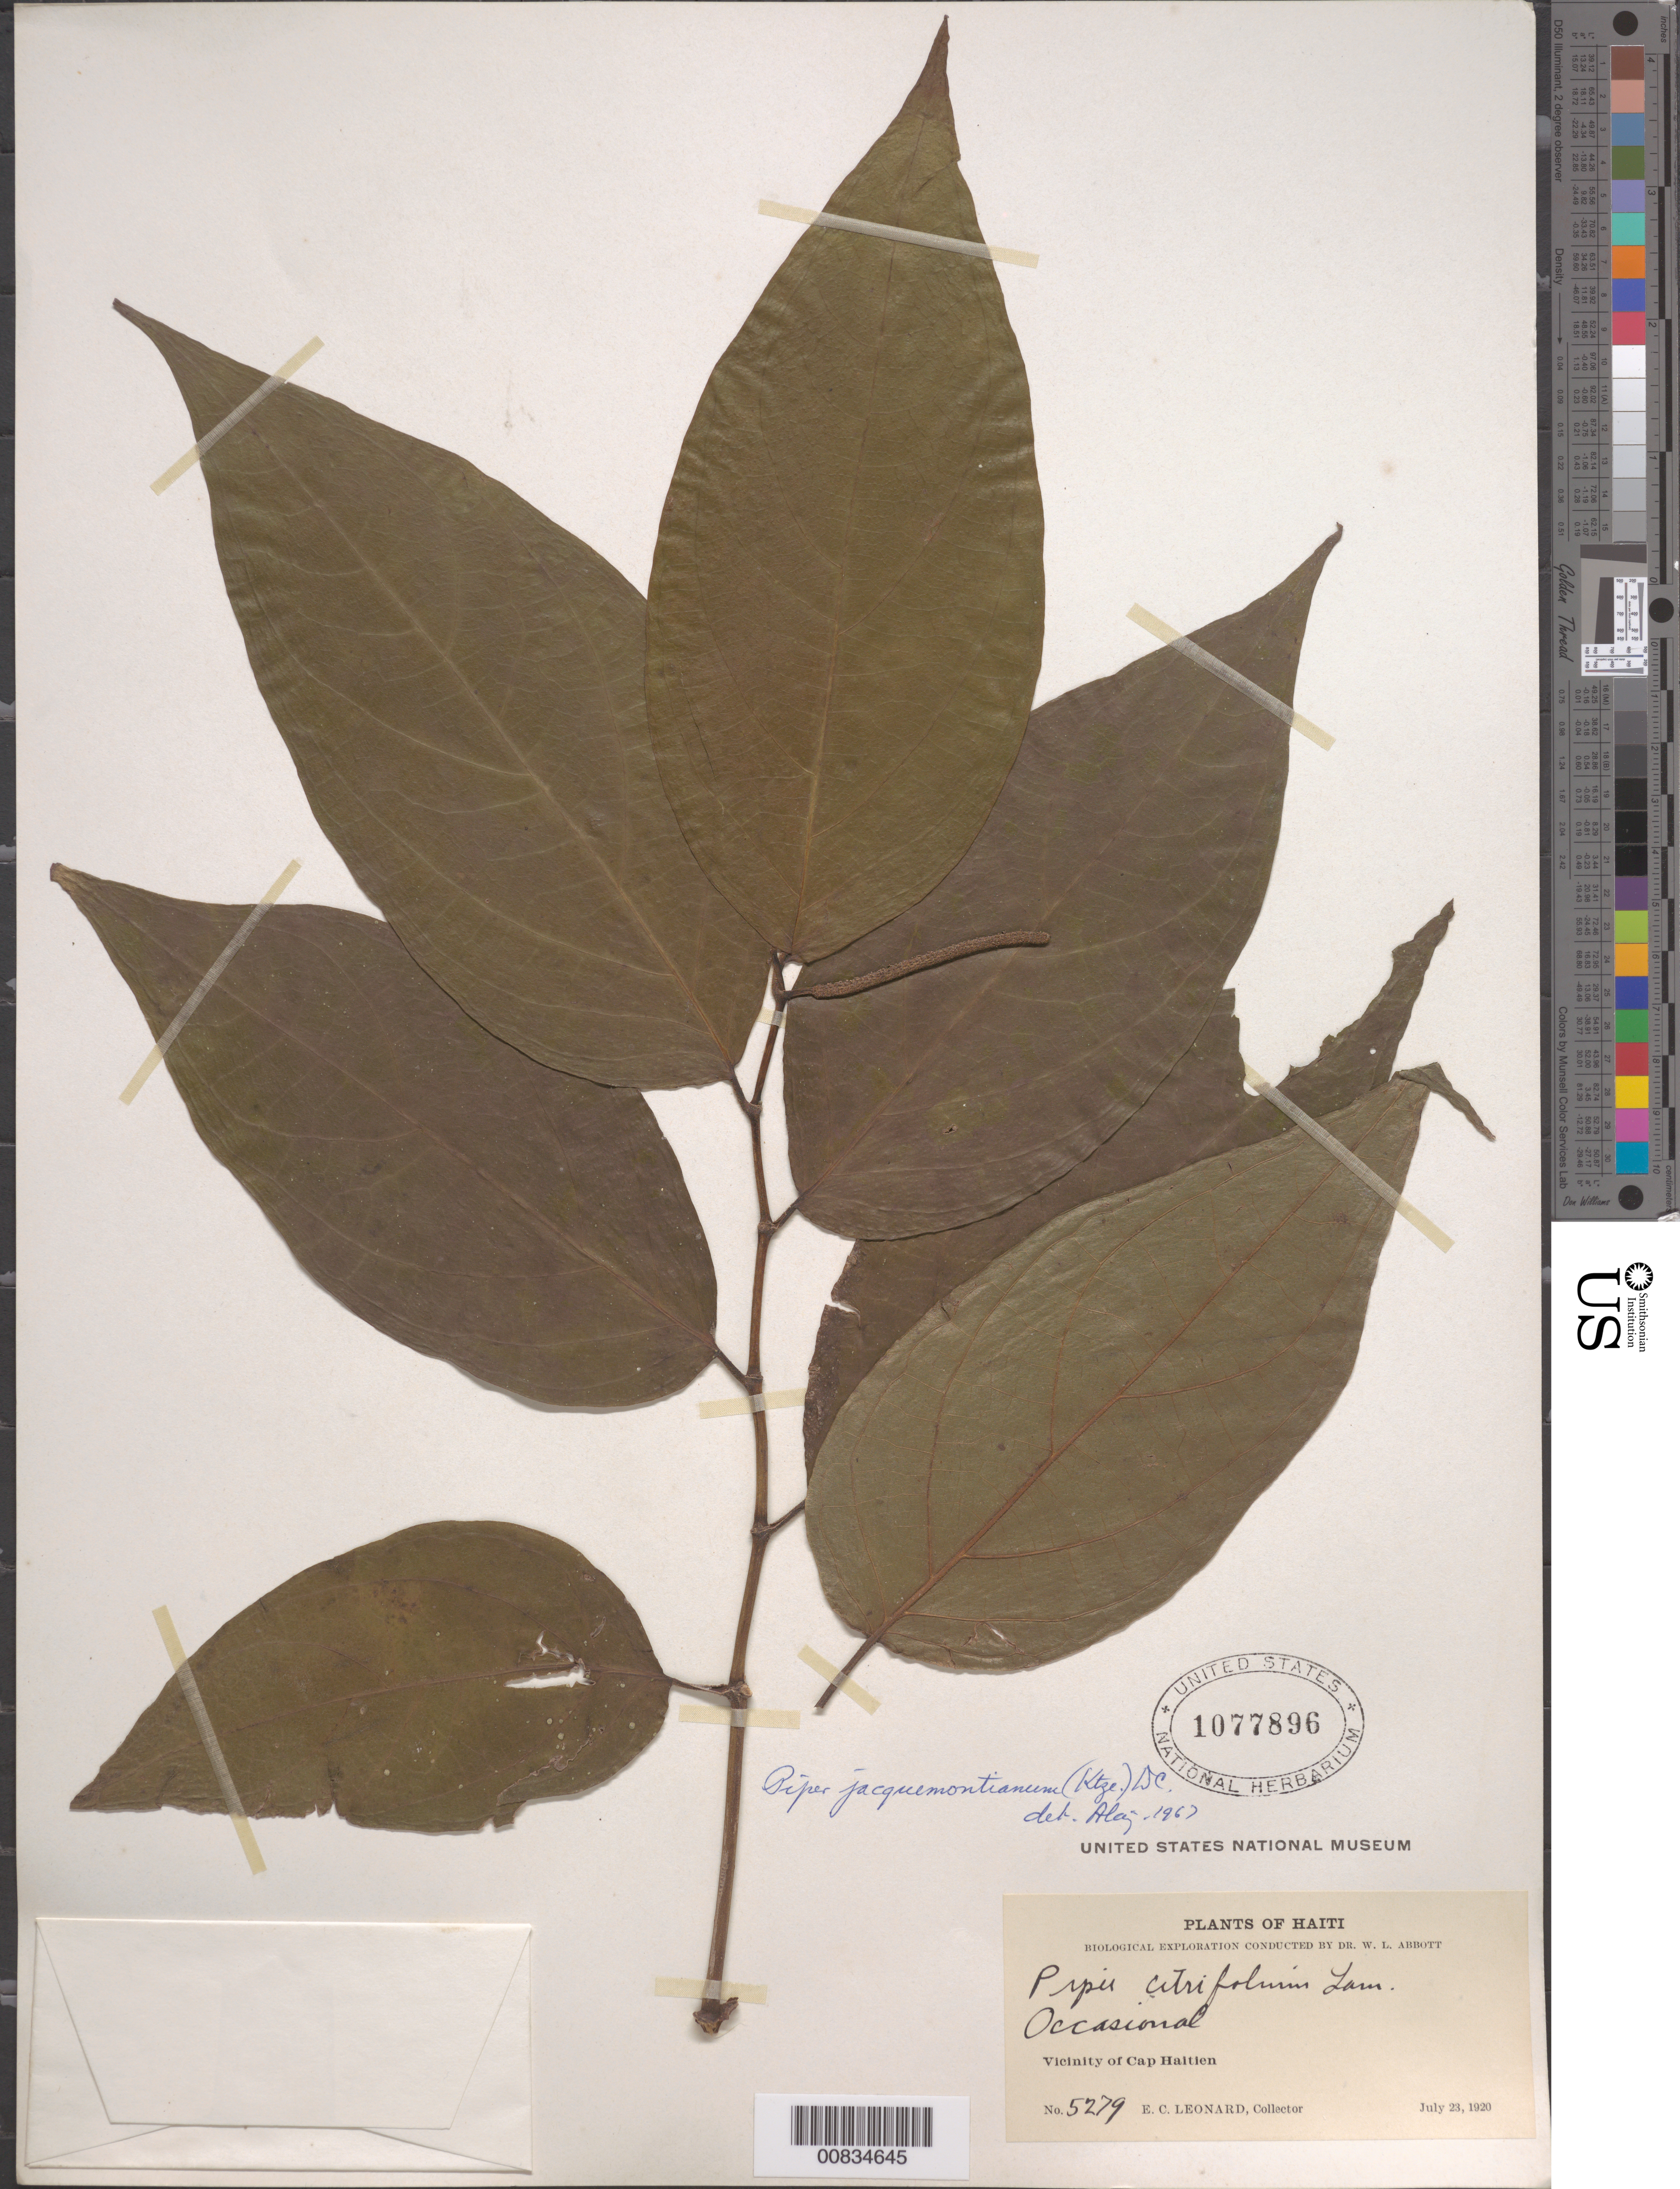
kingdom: Plantae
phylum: Tracheophyta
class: Magnoliopsida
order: Piperales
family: Piperaceae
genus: Piper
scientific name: Piper jacquemontianum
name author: Kunth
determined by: Liogier, Alain H.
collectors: E. C. Leonard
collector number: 5279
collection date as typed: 23 Jul 1920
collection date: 1920-07-23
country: Haiti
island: Hispaniola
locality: Vicinity of Cap Haitien.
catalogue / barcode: US 1077896